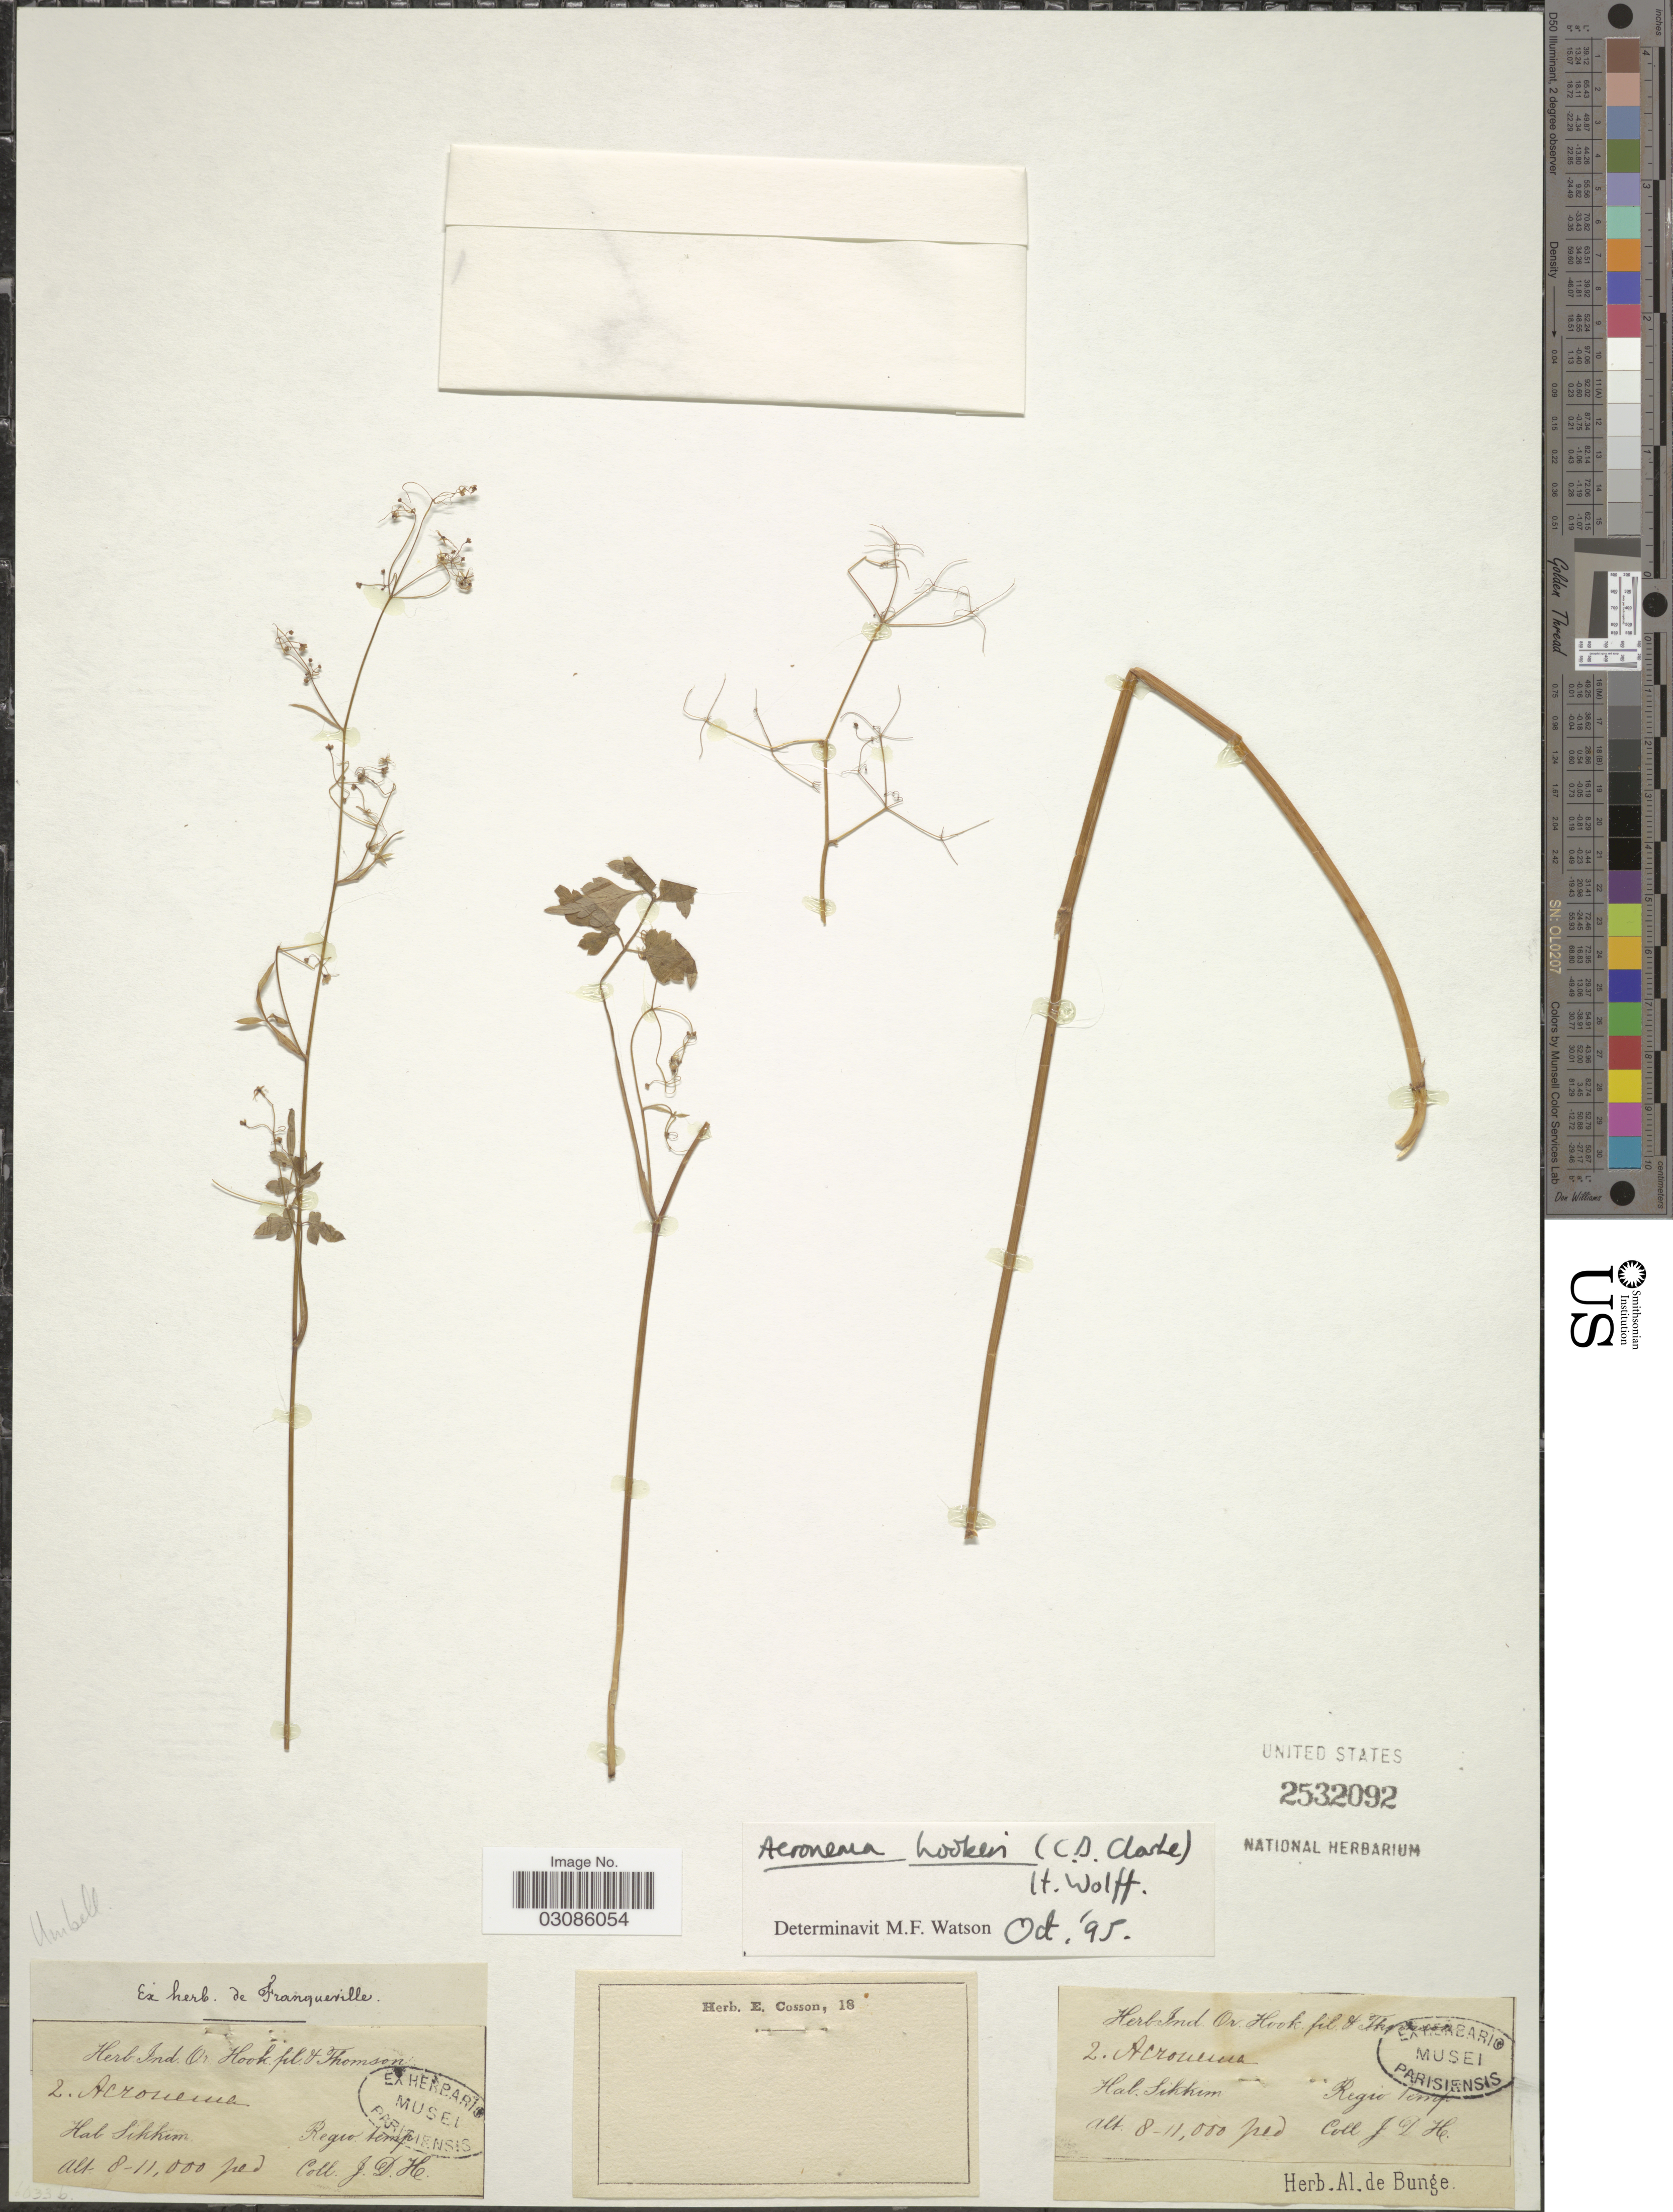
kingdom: Plantae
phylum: Tracheophyta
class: Magnoliopsida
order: Apiales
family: Apiaceae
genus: Acronema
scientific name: Acronema hookeri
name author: (C.B. Clarke) H. Wolff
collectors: J. D. Hooker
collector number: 2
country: India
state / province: Sikkim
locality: Sikkim.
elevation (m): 2438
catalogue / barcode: US 2532092